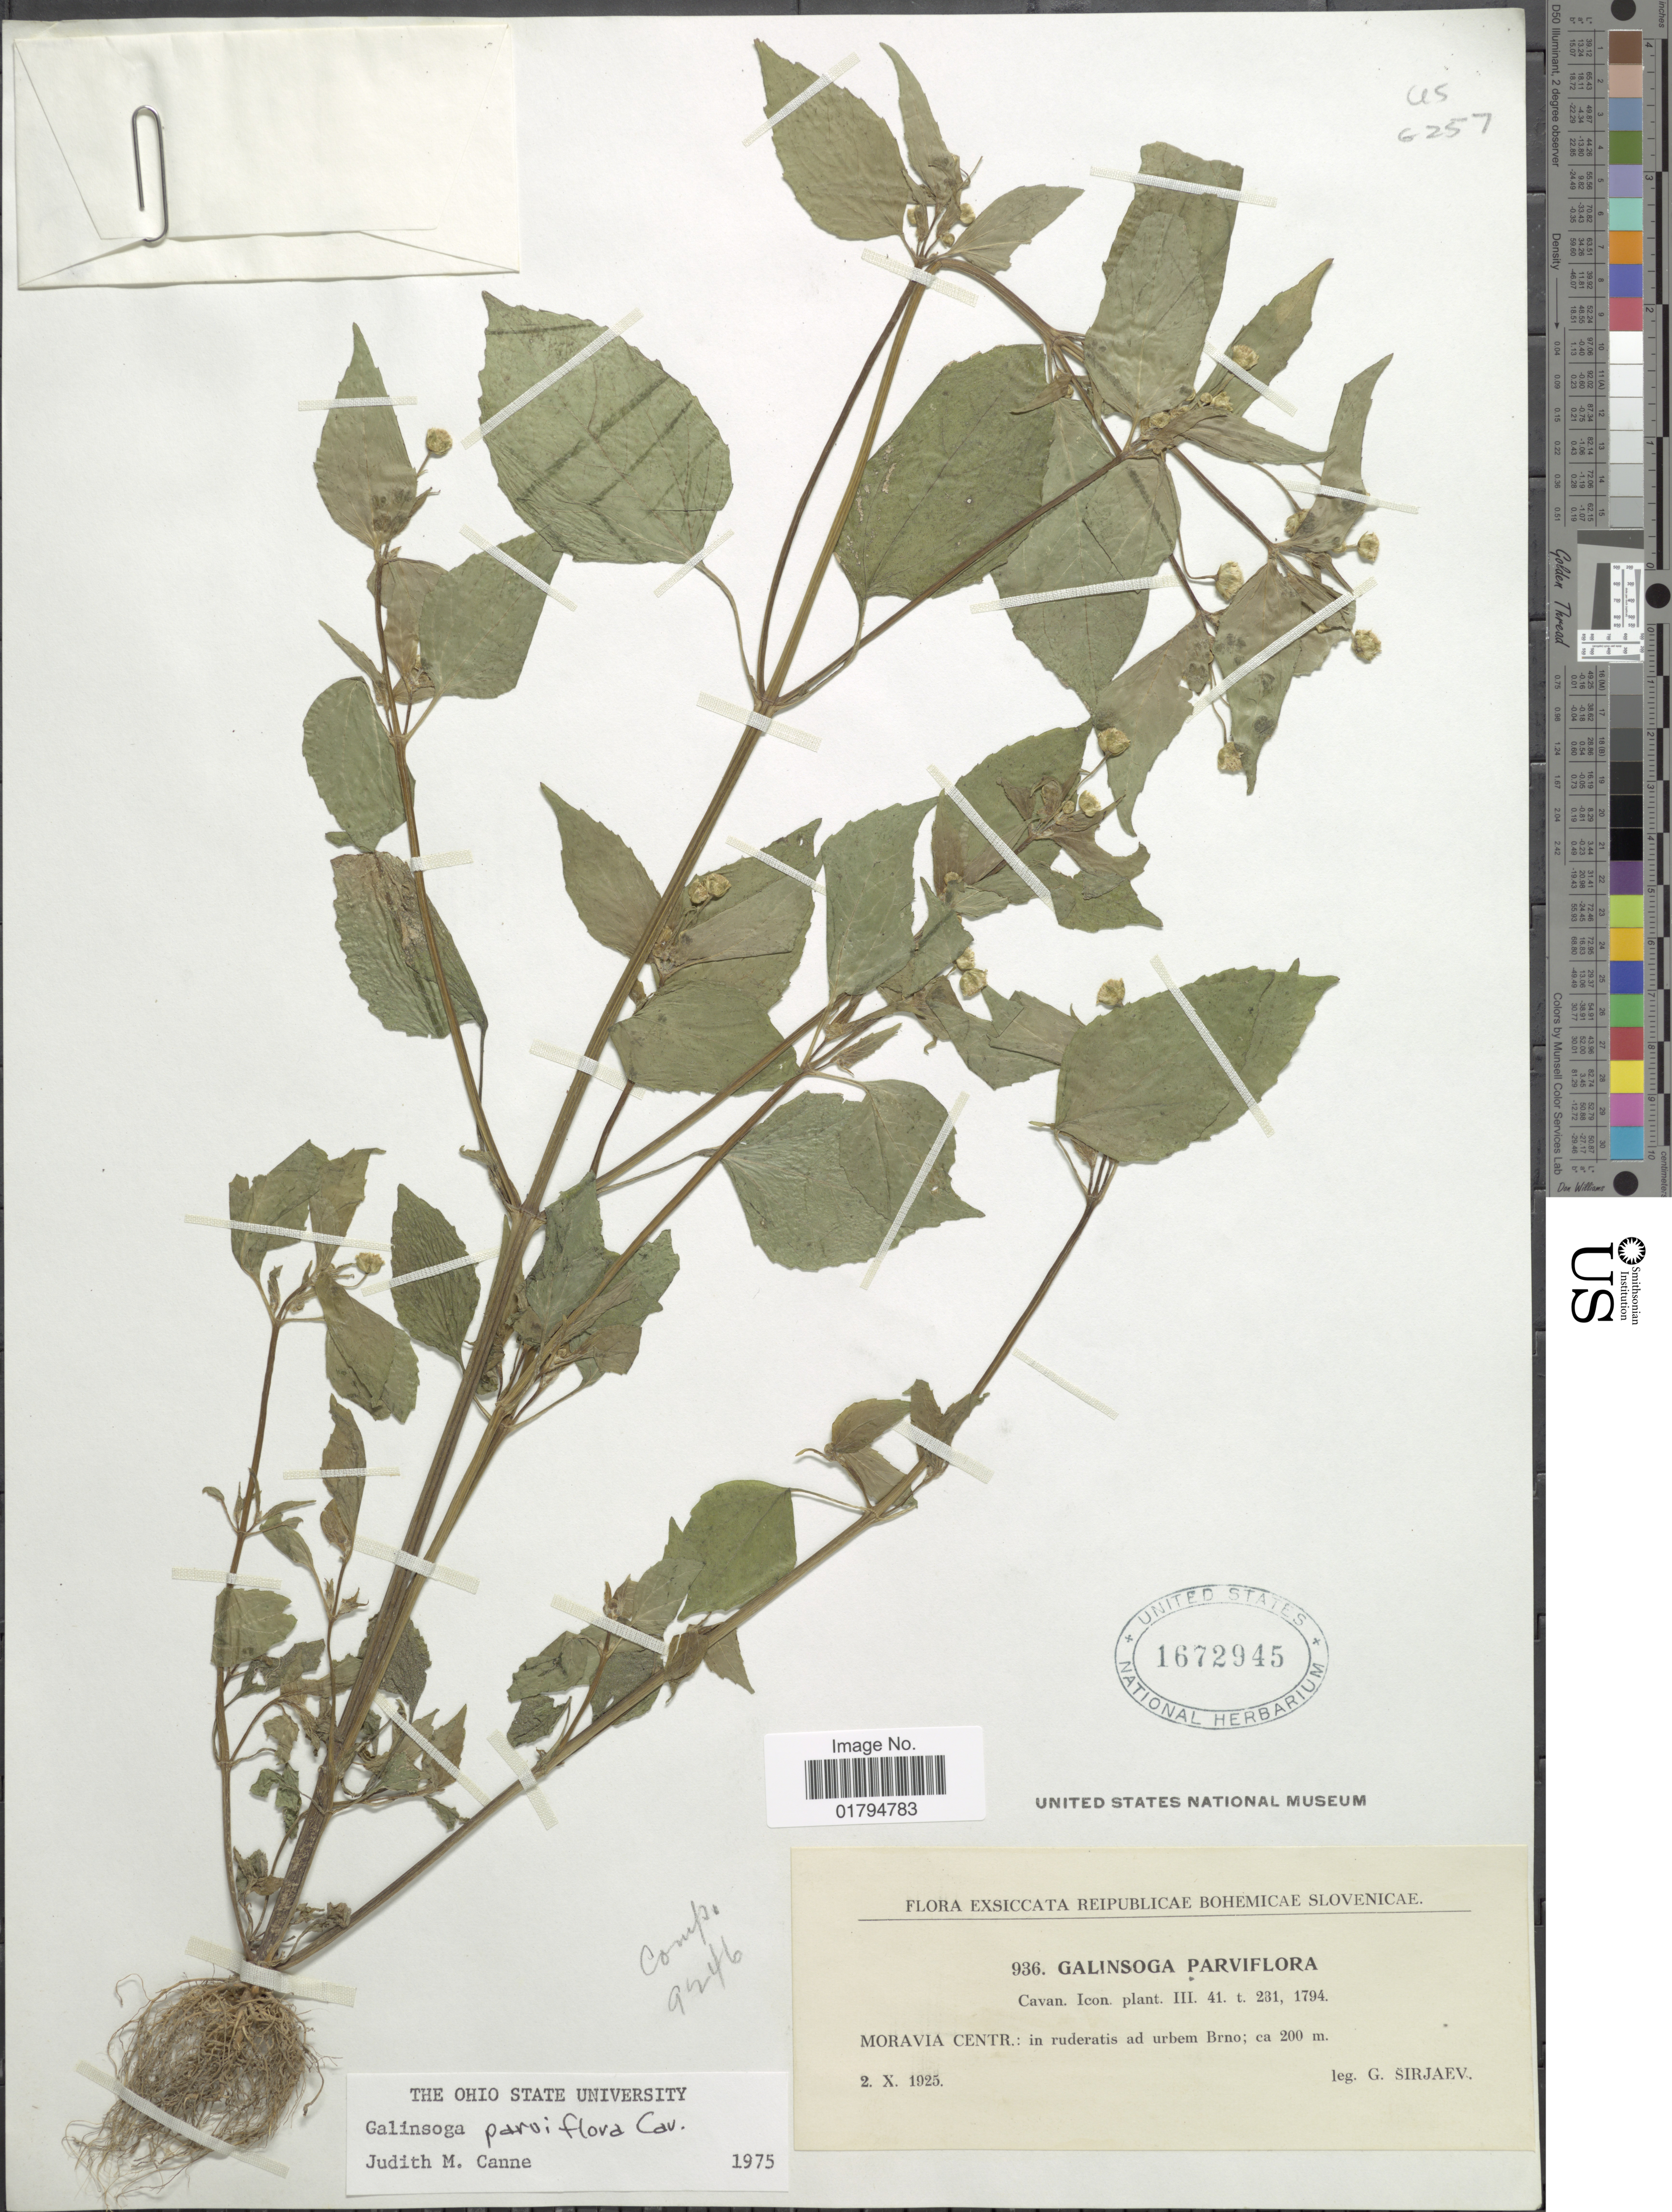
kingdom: Plantae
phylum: Tracheophyta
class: Magnoliopsida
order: Asterales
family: Asteraceae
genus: Galinsoga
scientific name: Galinsoga parviflora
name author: Cav.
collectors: G. Širjaev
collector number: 936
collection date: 1925-10-02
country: Czechia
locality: Moravia Centr., In ruderatis ad urbem Brno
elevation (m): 200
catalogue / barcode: US 1672945